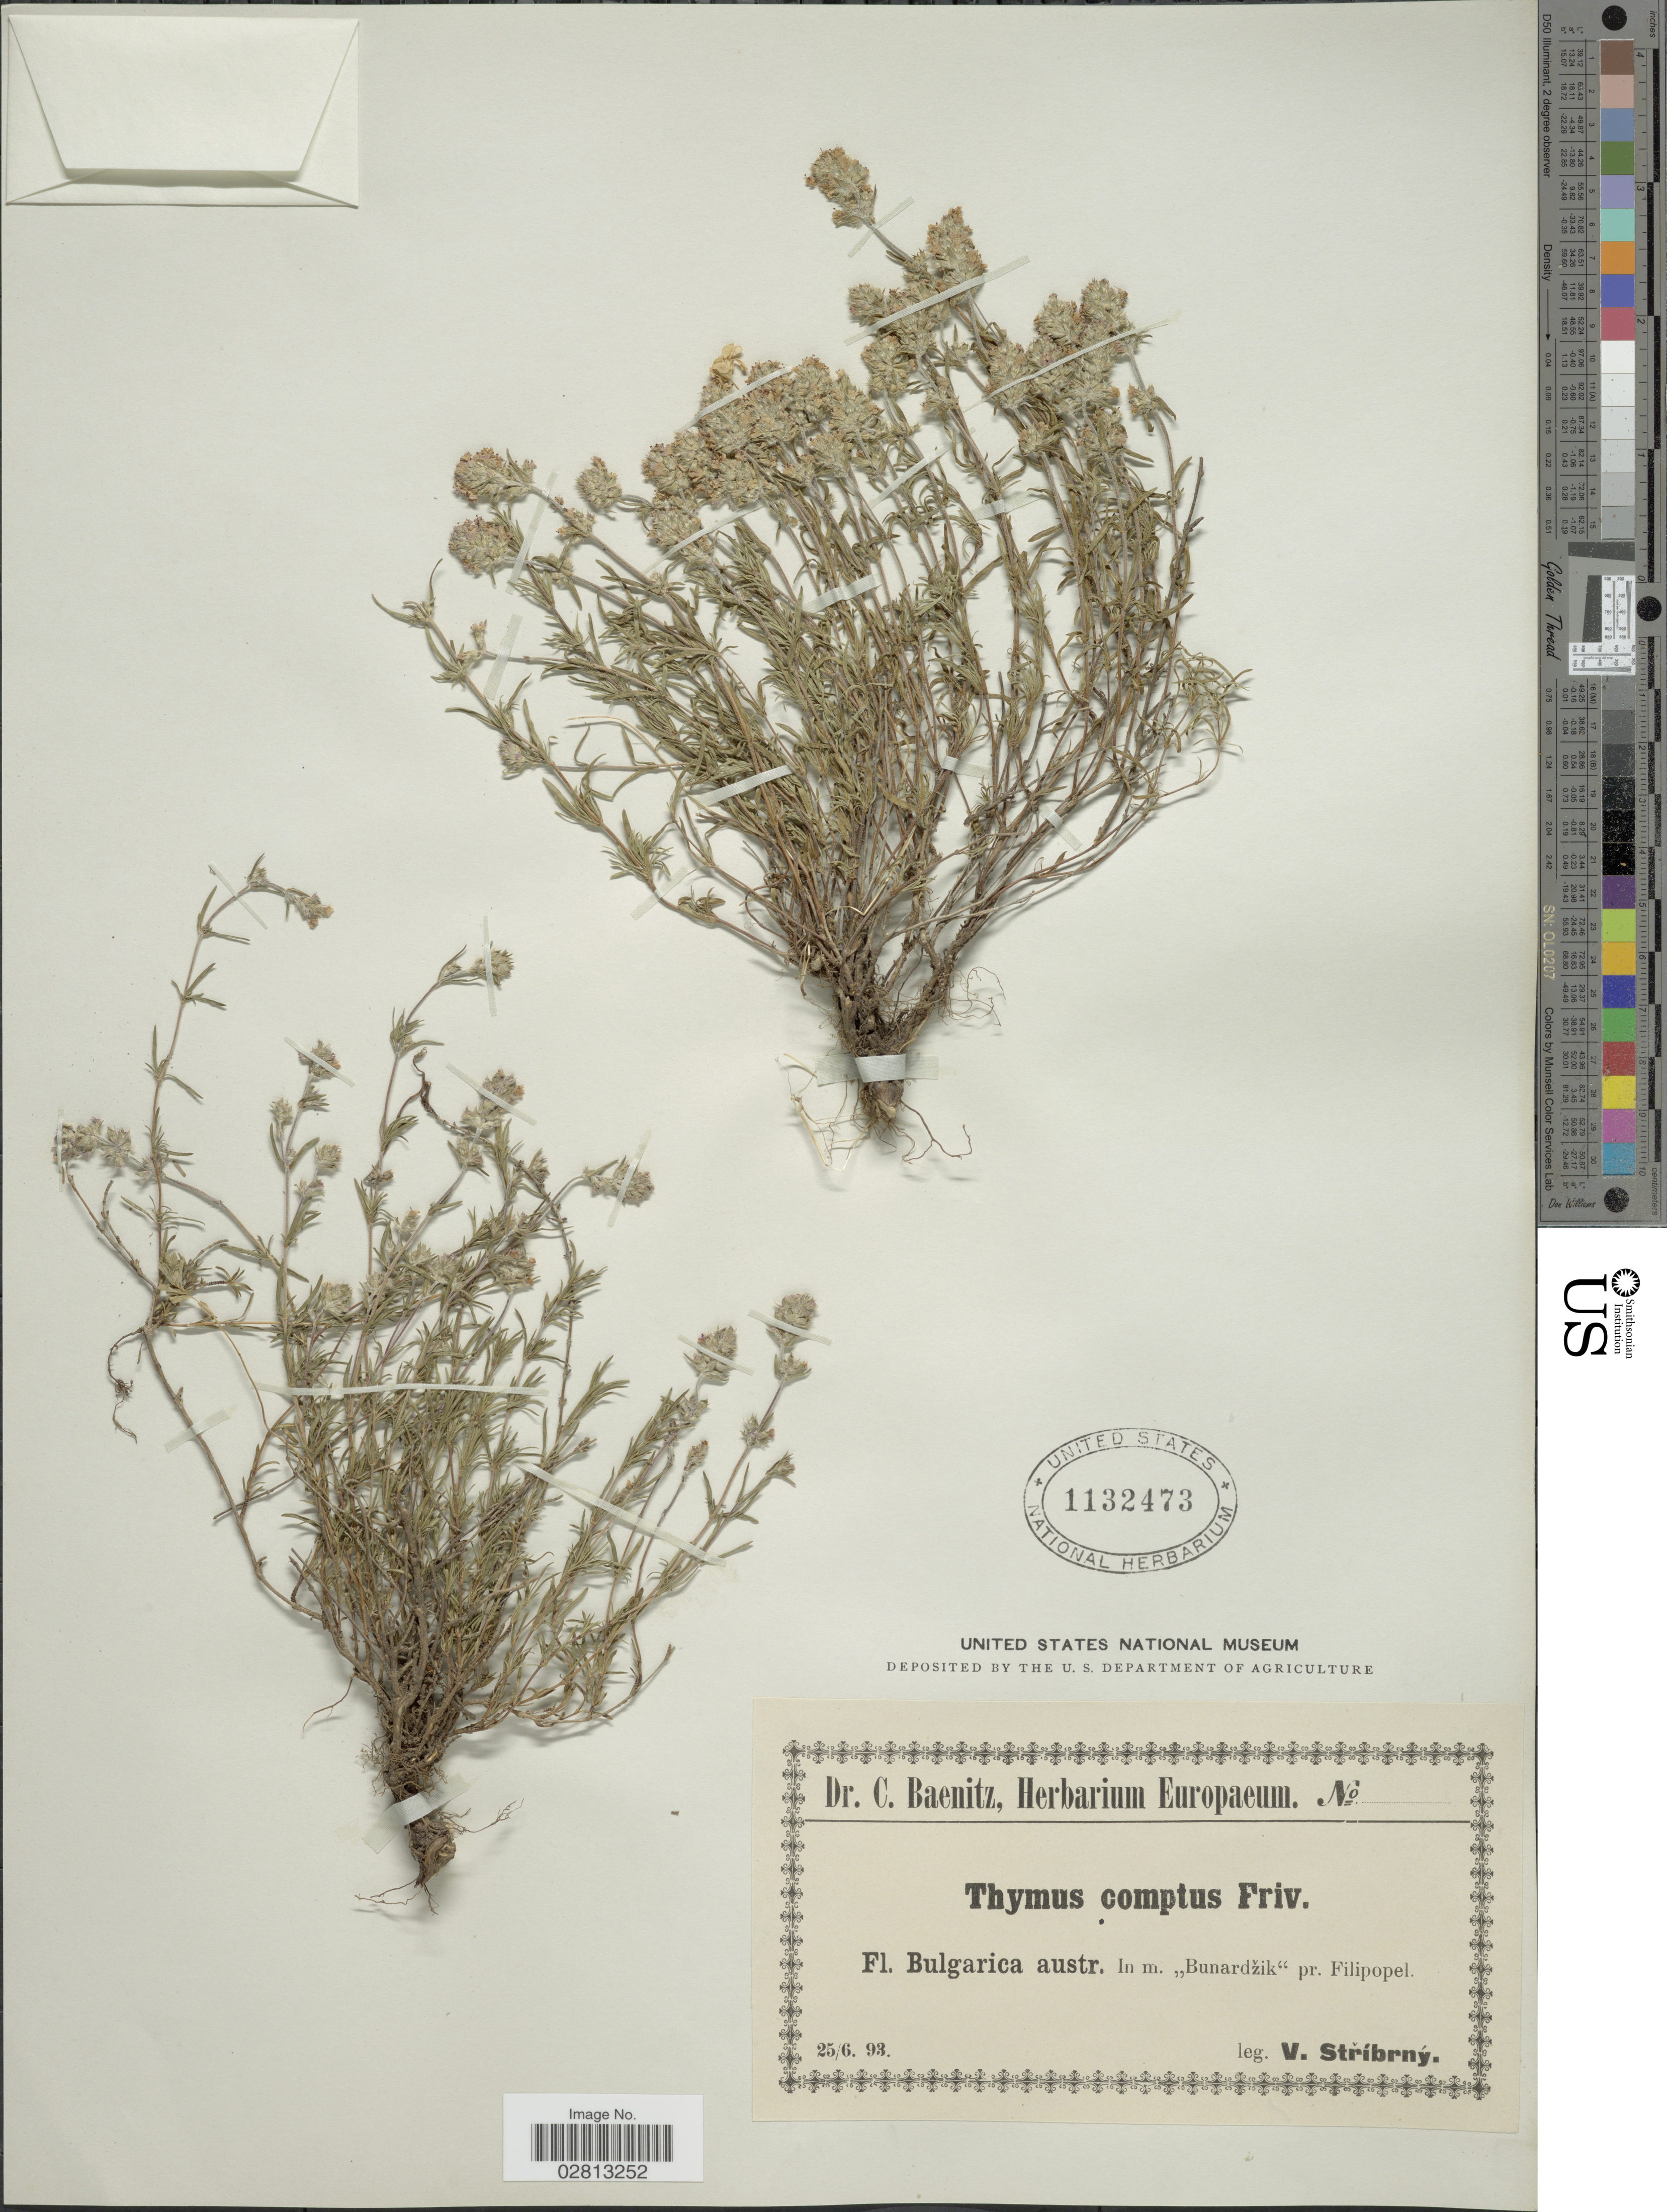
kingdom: Plantae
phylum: Tracheophyta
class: Magnoliopsida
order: Lamiales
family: Lamiaceae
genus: Thymus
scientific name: Thymus comptus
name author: Friv.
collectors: V. Stribrny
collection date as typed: Transcribed d/m/y: 25/6/93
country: Bulgaria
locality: Bulgarica austr., In m. Bunardzik pr. Filipopel.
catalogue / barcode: US 1132473